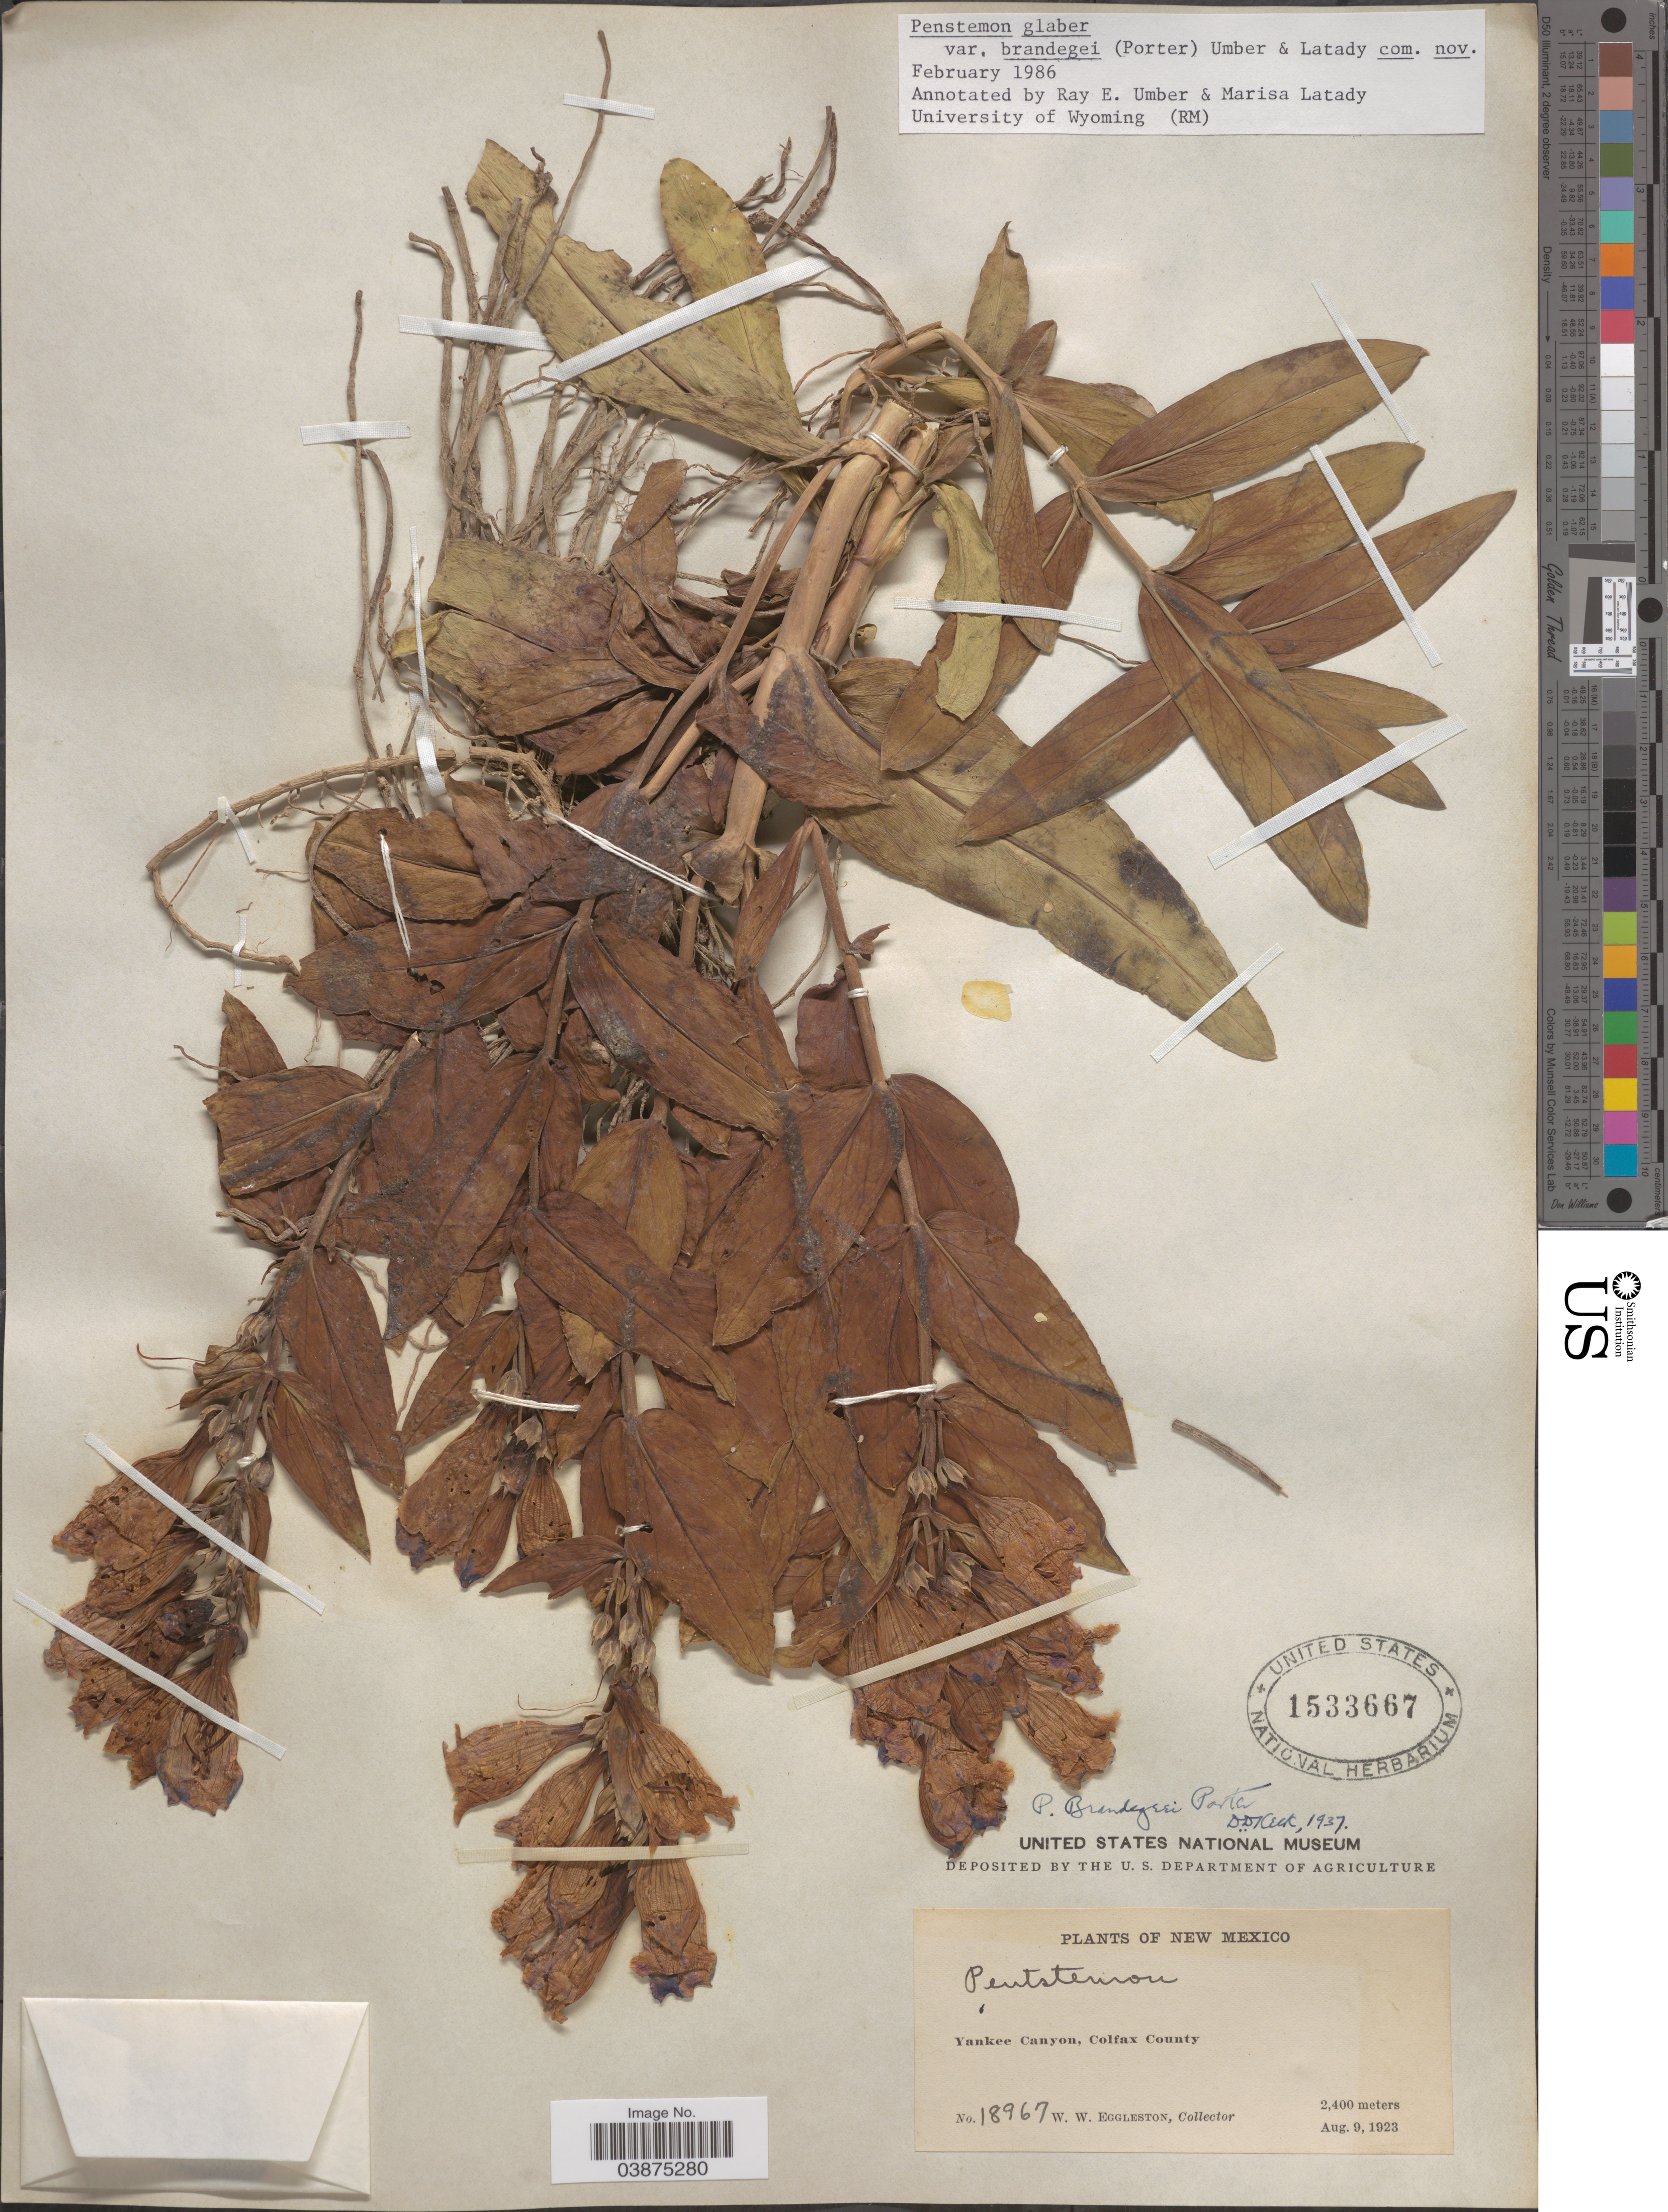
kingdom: Plantae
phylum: Tracheophyta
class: Magnoliopsida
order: Lamiales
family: Plantaginaceae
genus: Penstemon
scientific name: Penstemon glaber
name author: Pursh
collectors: W. W. Eggleston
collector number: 18967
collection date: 1923-08-09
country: United States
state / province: New Mexico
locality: Yankee Canyon, Colfax County.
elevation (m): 2400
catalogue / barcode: US 1533667